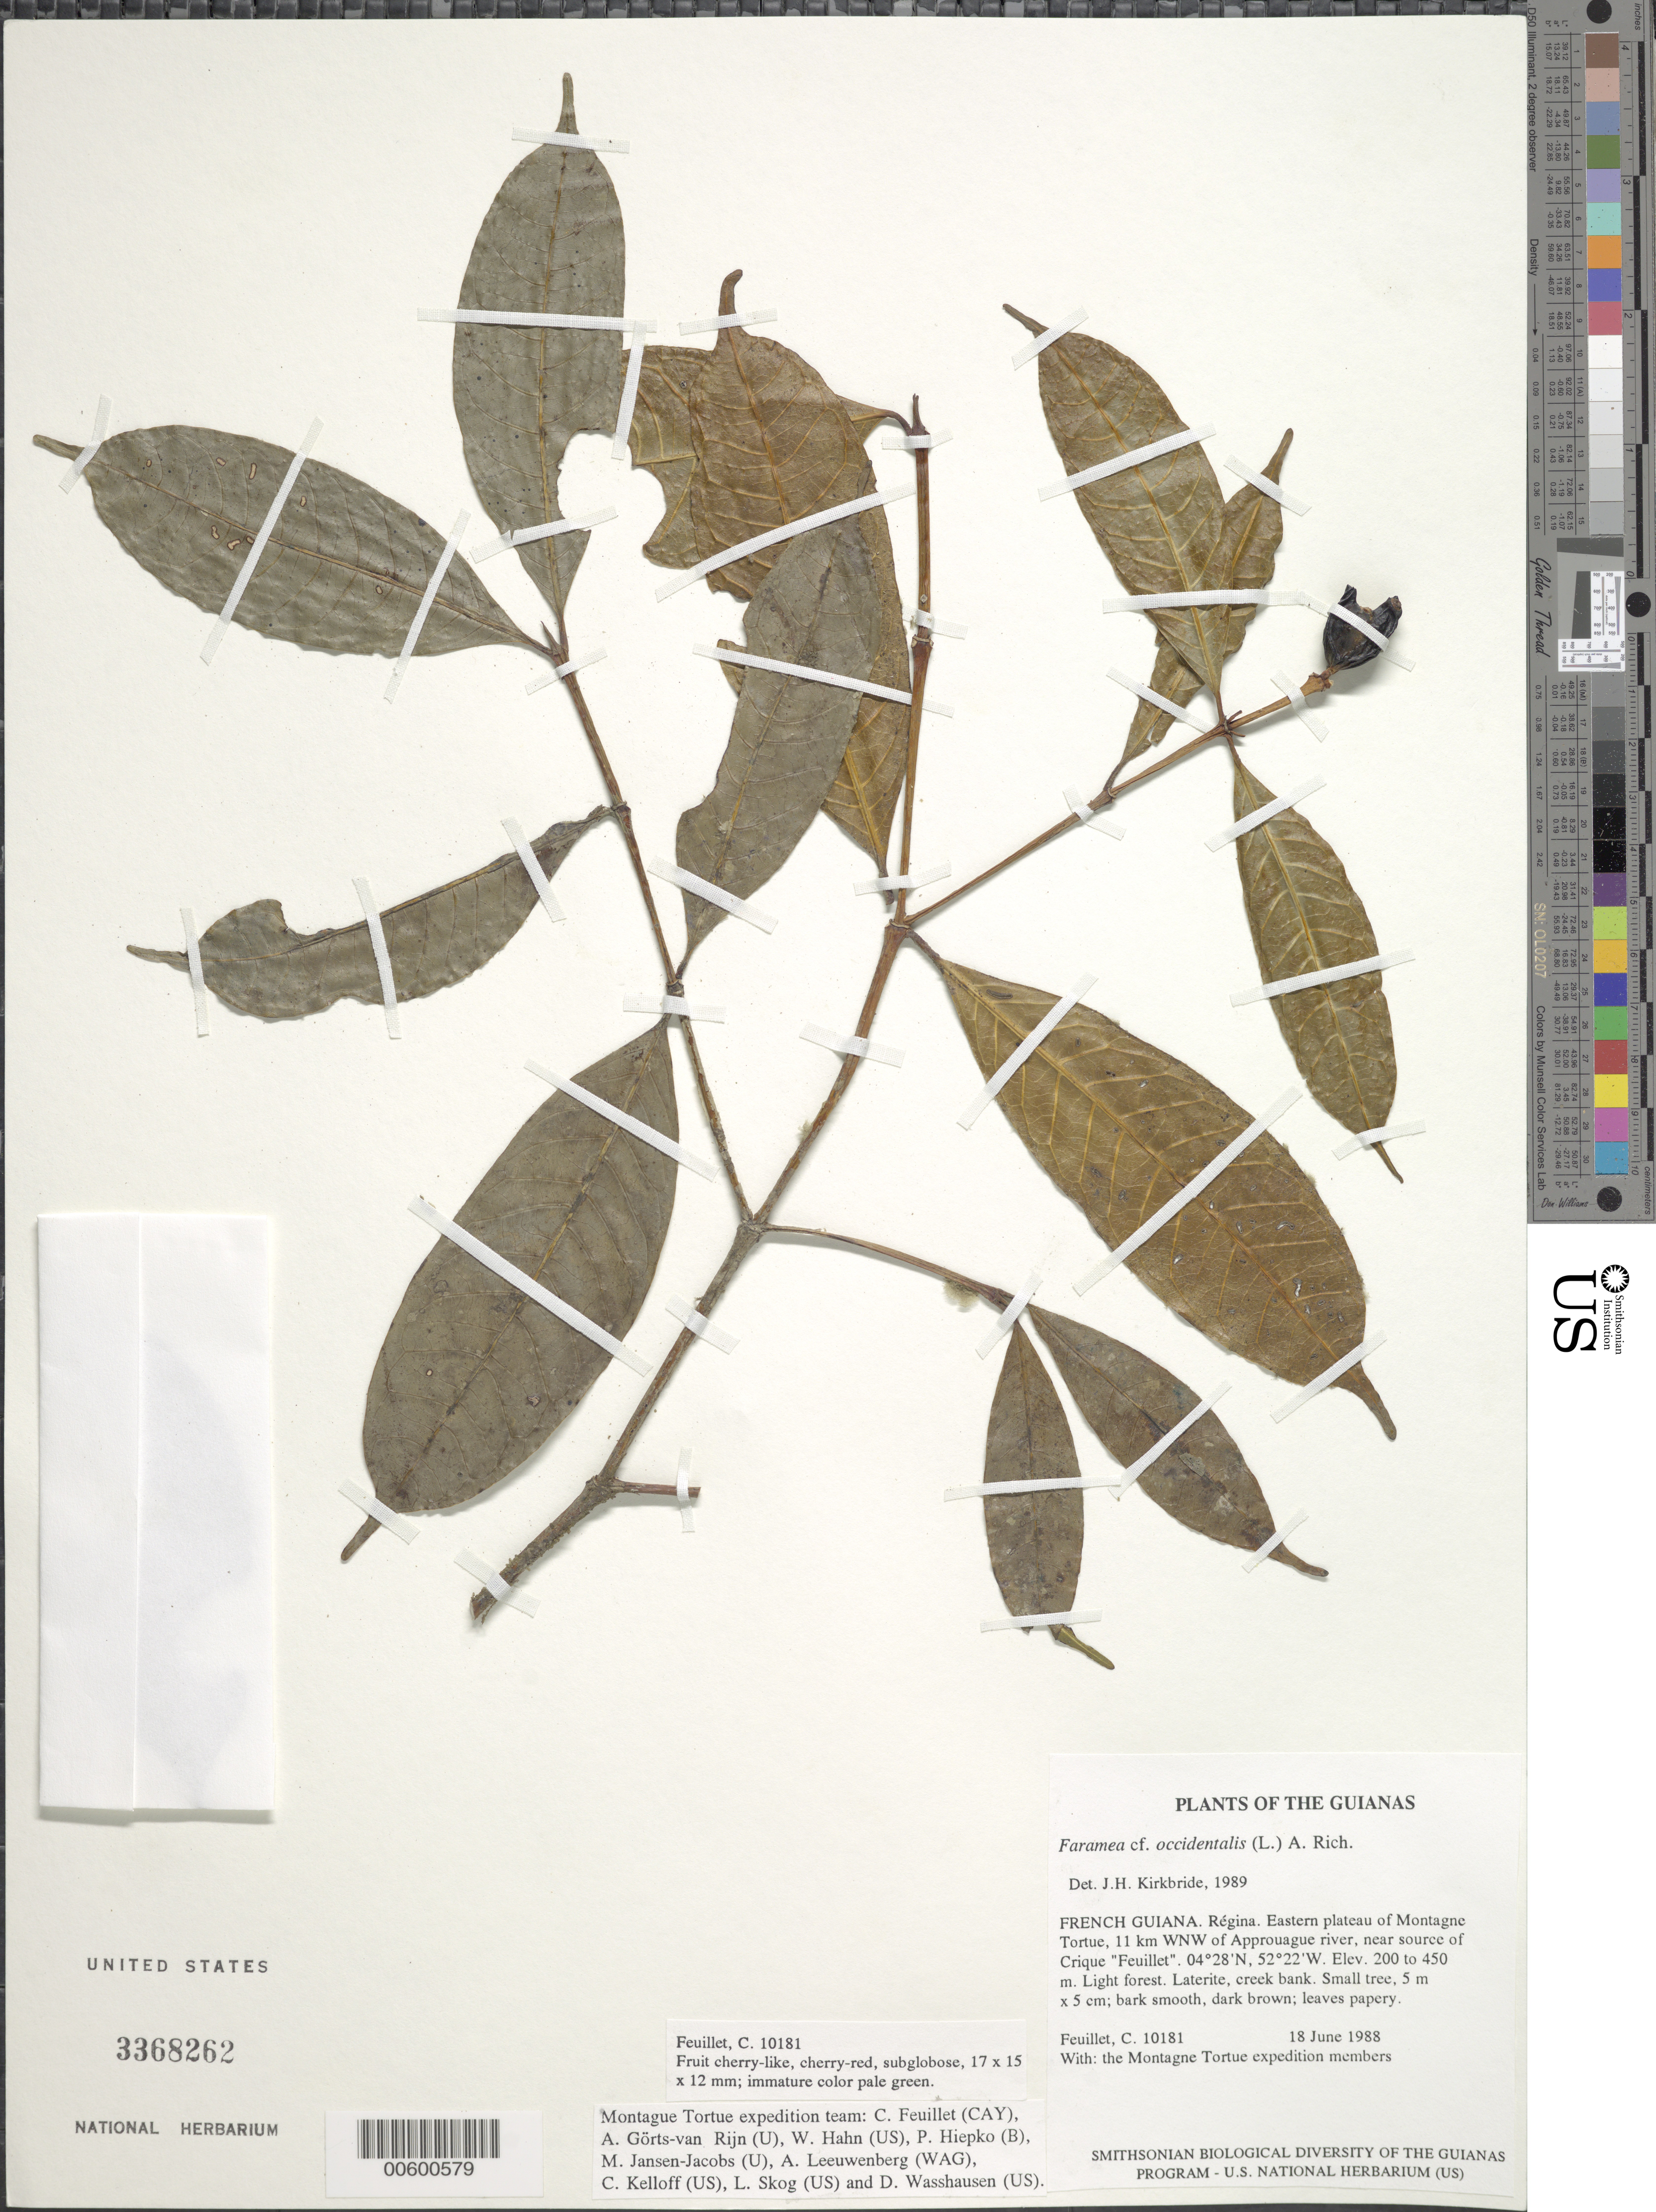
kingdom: Plantae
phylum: Tracheophyta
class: Magnoliopsida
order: Gentianales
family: Rubiaceae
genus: Faramea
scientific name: Faramea occidentalis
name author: (L.) A. Rich.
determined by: Kirkbride, J. H.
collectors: C. Feuillet & Montagne Torte Exped. members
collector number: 10181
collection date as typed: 18 June 1988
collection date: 1988-06-18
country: French Guiana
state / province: Cayenne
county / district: Regina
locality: Eastern plateau of Montagne Tortue, 11 km WNW of Approuague river, near source of Crique "Feuillet"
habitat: Light forest. Laterite, creek bank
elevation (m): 200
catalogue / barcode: US 3368262